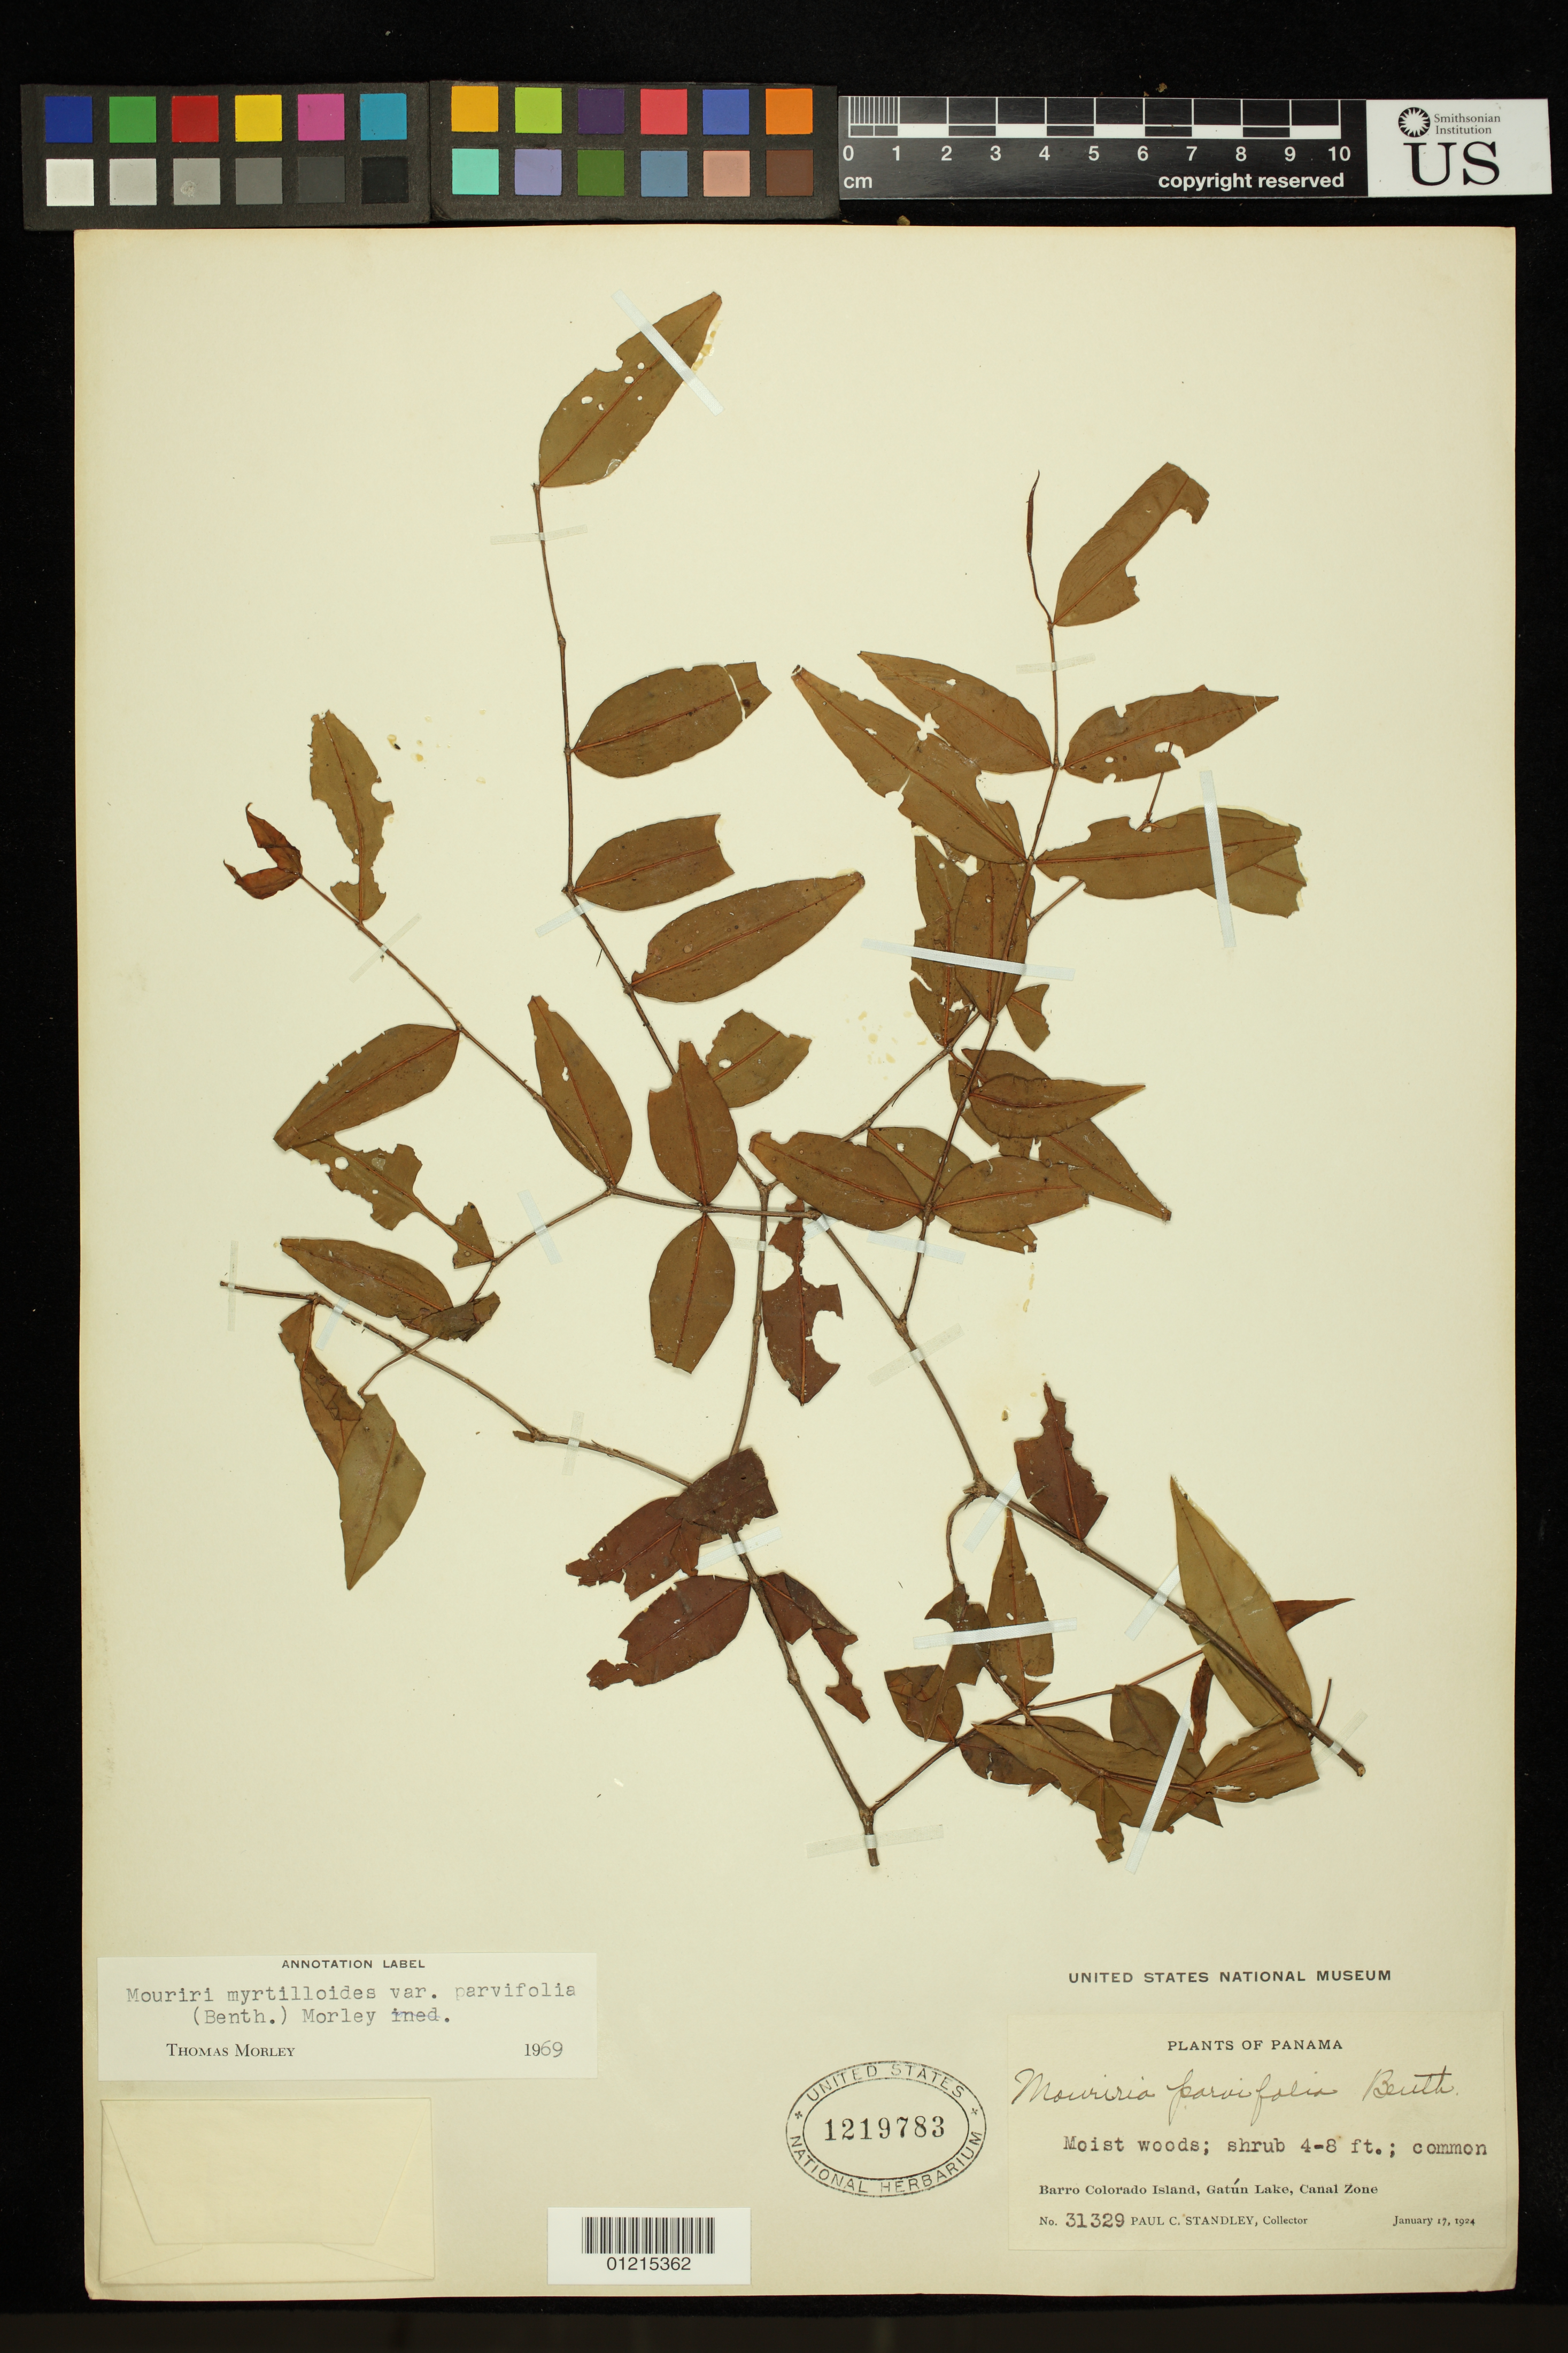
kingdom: Plantae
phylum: Tracheophyta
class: Magnoliopsida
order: Myrtales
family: Melastomataceae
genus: Mouriri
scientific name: Mouriri parvifolia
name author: Benth.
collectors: P. C. Standley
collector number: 31329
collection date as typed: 17 Jan 1924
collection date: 1924-01-17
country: Panama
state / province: Panamá Oeste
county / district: Canal Zone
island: Barro Colorado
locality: Barro Colorado Island, Gatun Lake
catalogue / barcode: US 1219783